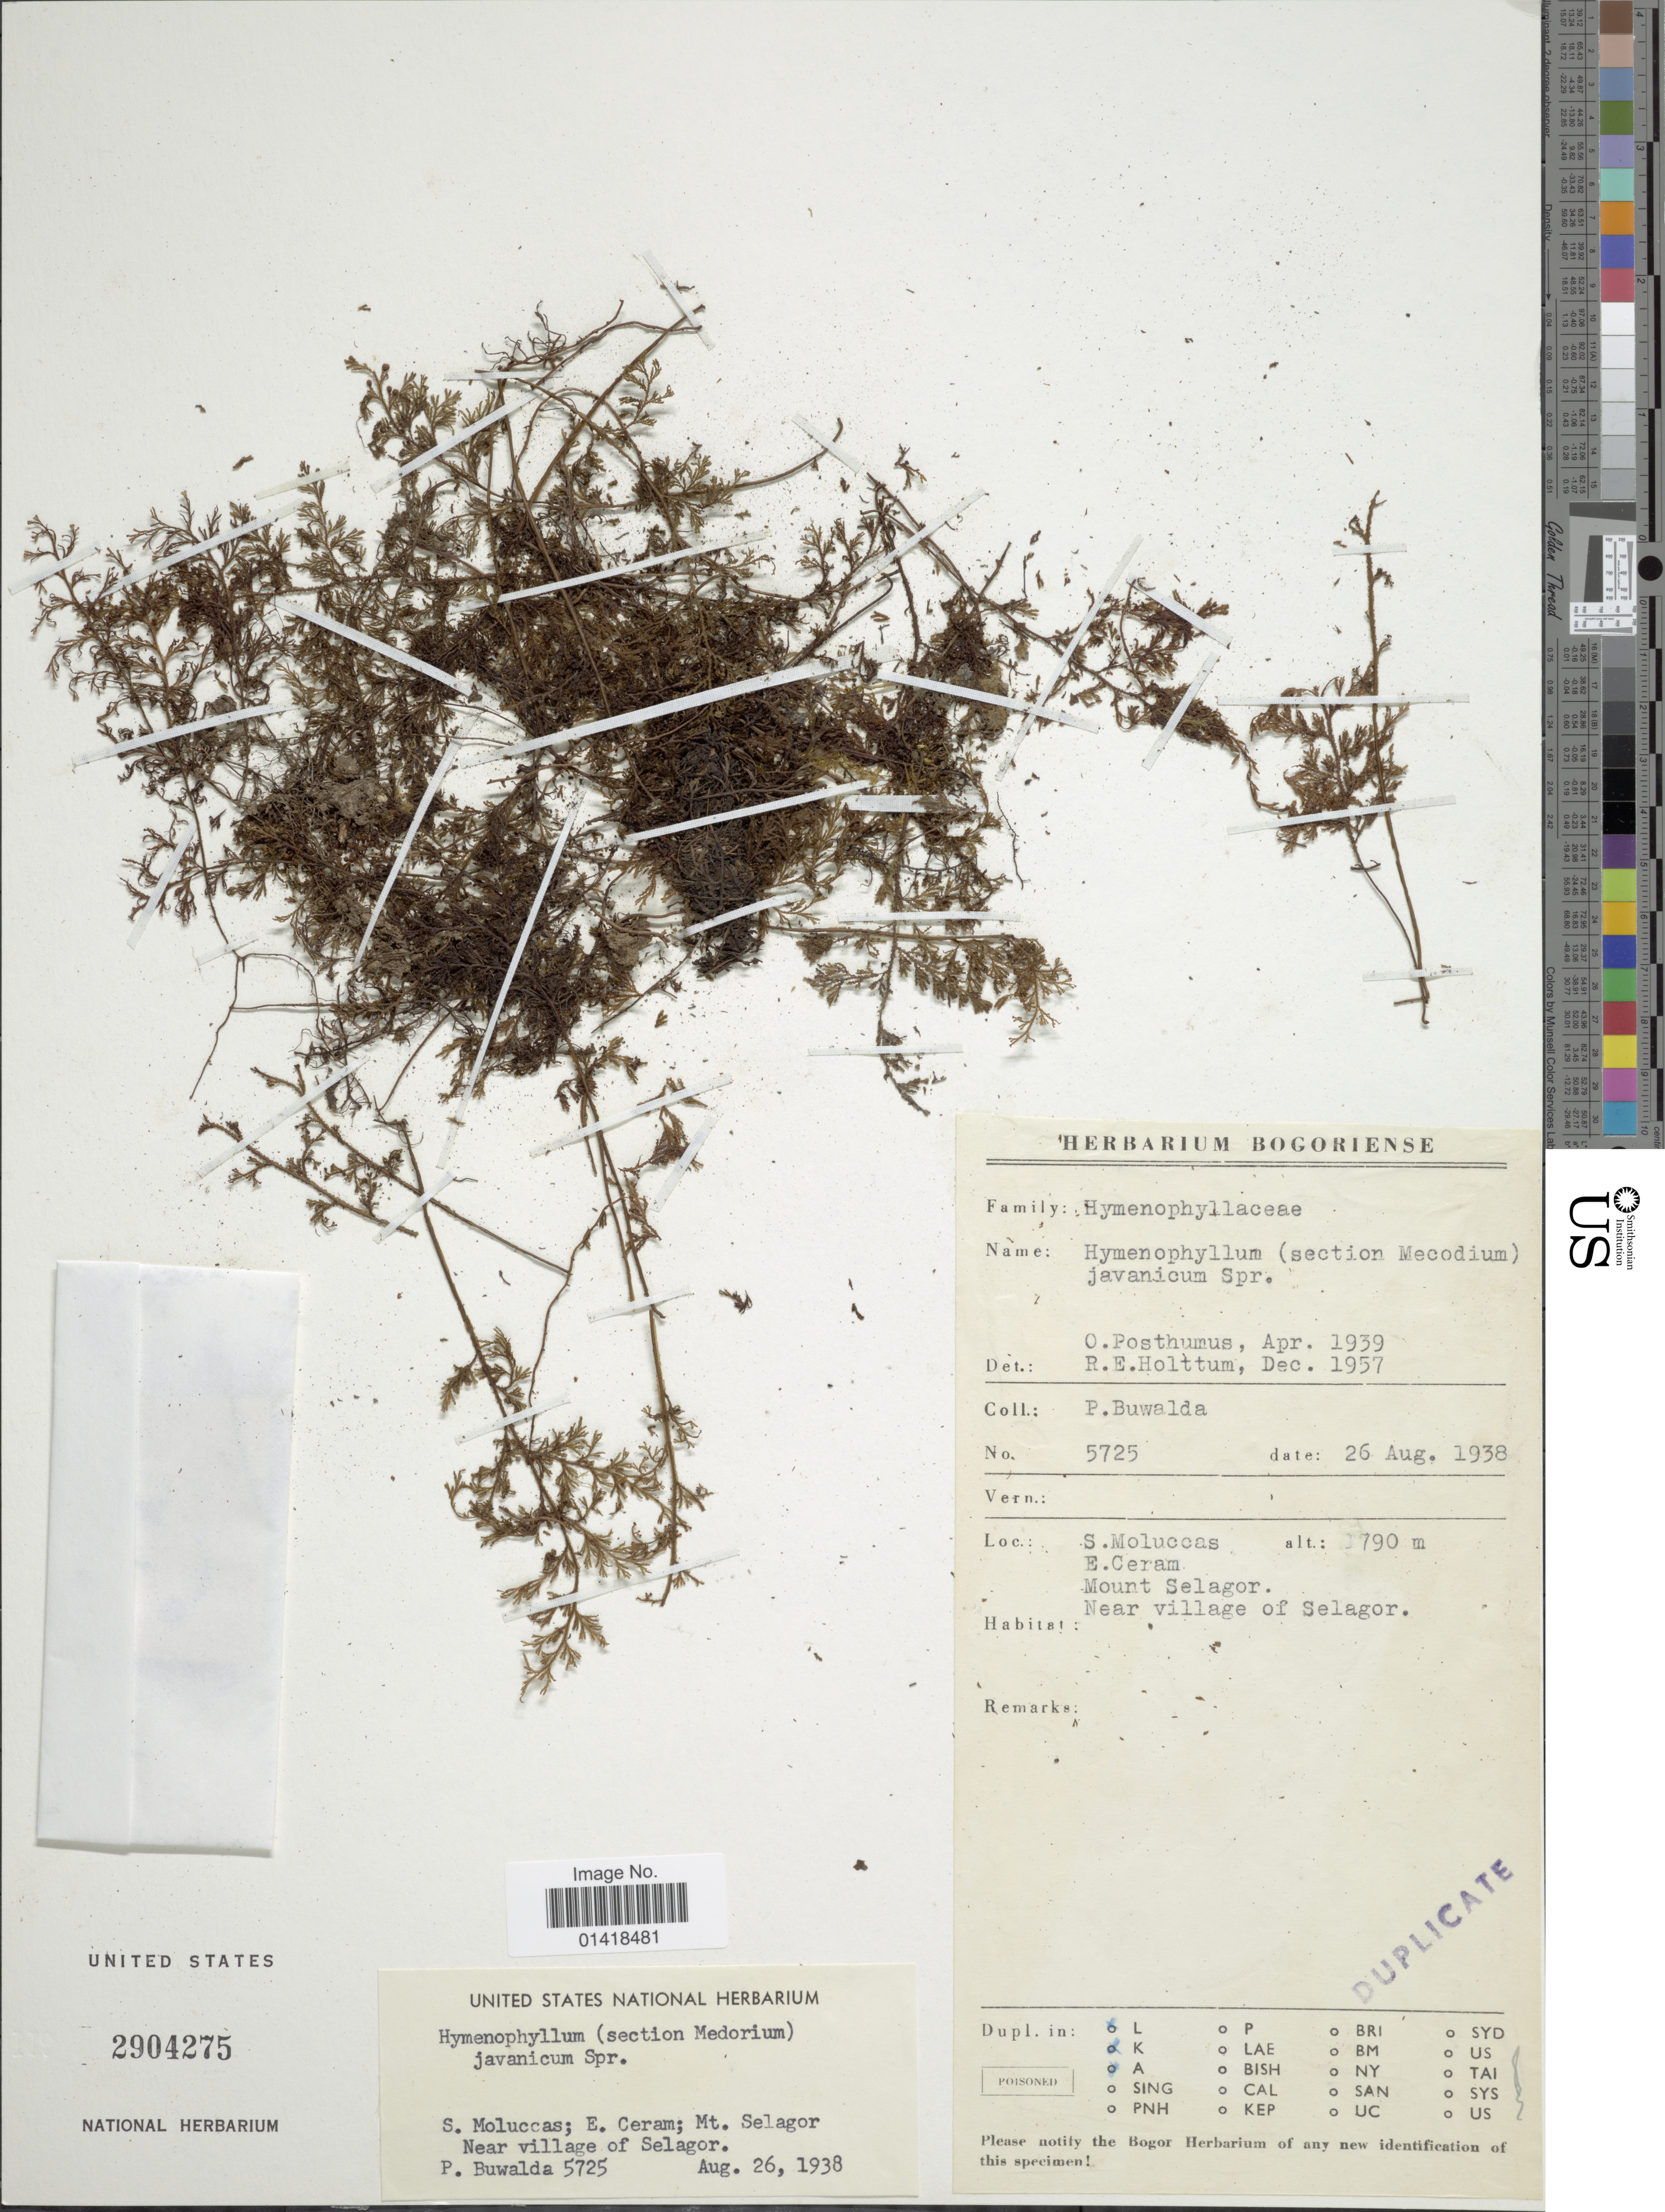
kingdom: Plantae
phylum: Tracheophyta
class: Polypodiopsida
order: Hymenophyllales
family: Hymenophyllaceae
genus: Hymenophyllum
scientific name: Hymenophyllum javanicum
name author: Spreng.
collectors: P. Buwalda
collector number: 5725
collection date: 1938-08-26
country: Indonesia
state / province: Maluku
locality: S. Moluccas. E. Ceram, Mount Selagor. Near village of Selagor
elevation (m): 1790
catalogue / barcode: US 2904275